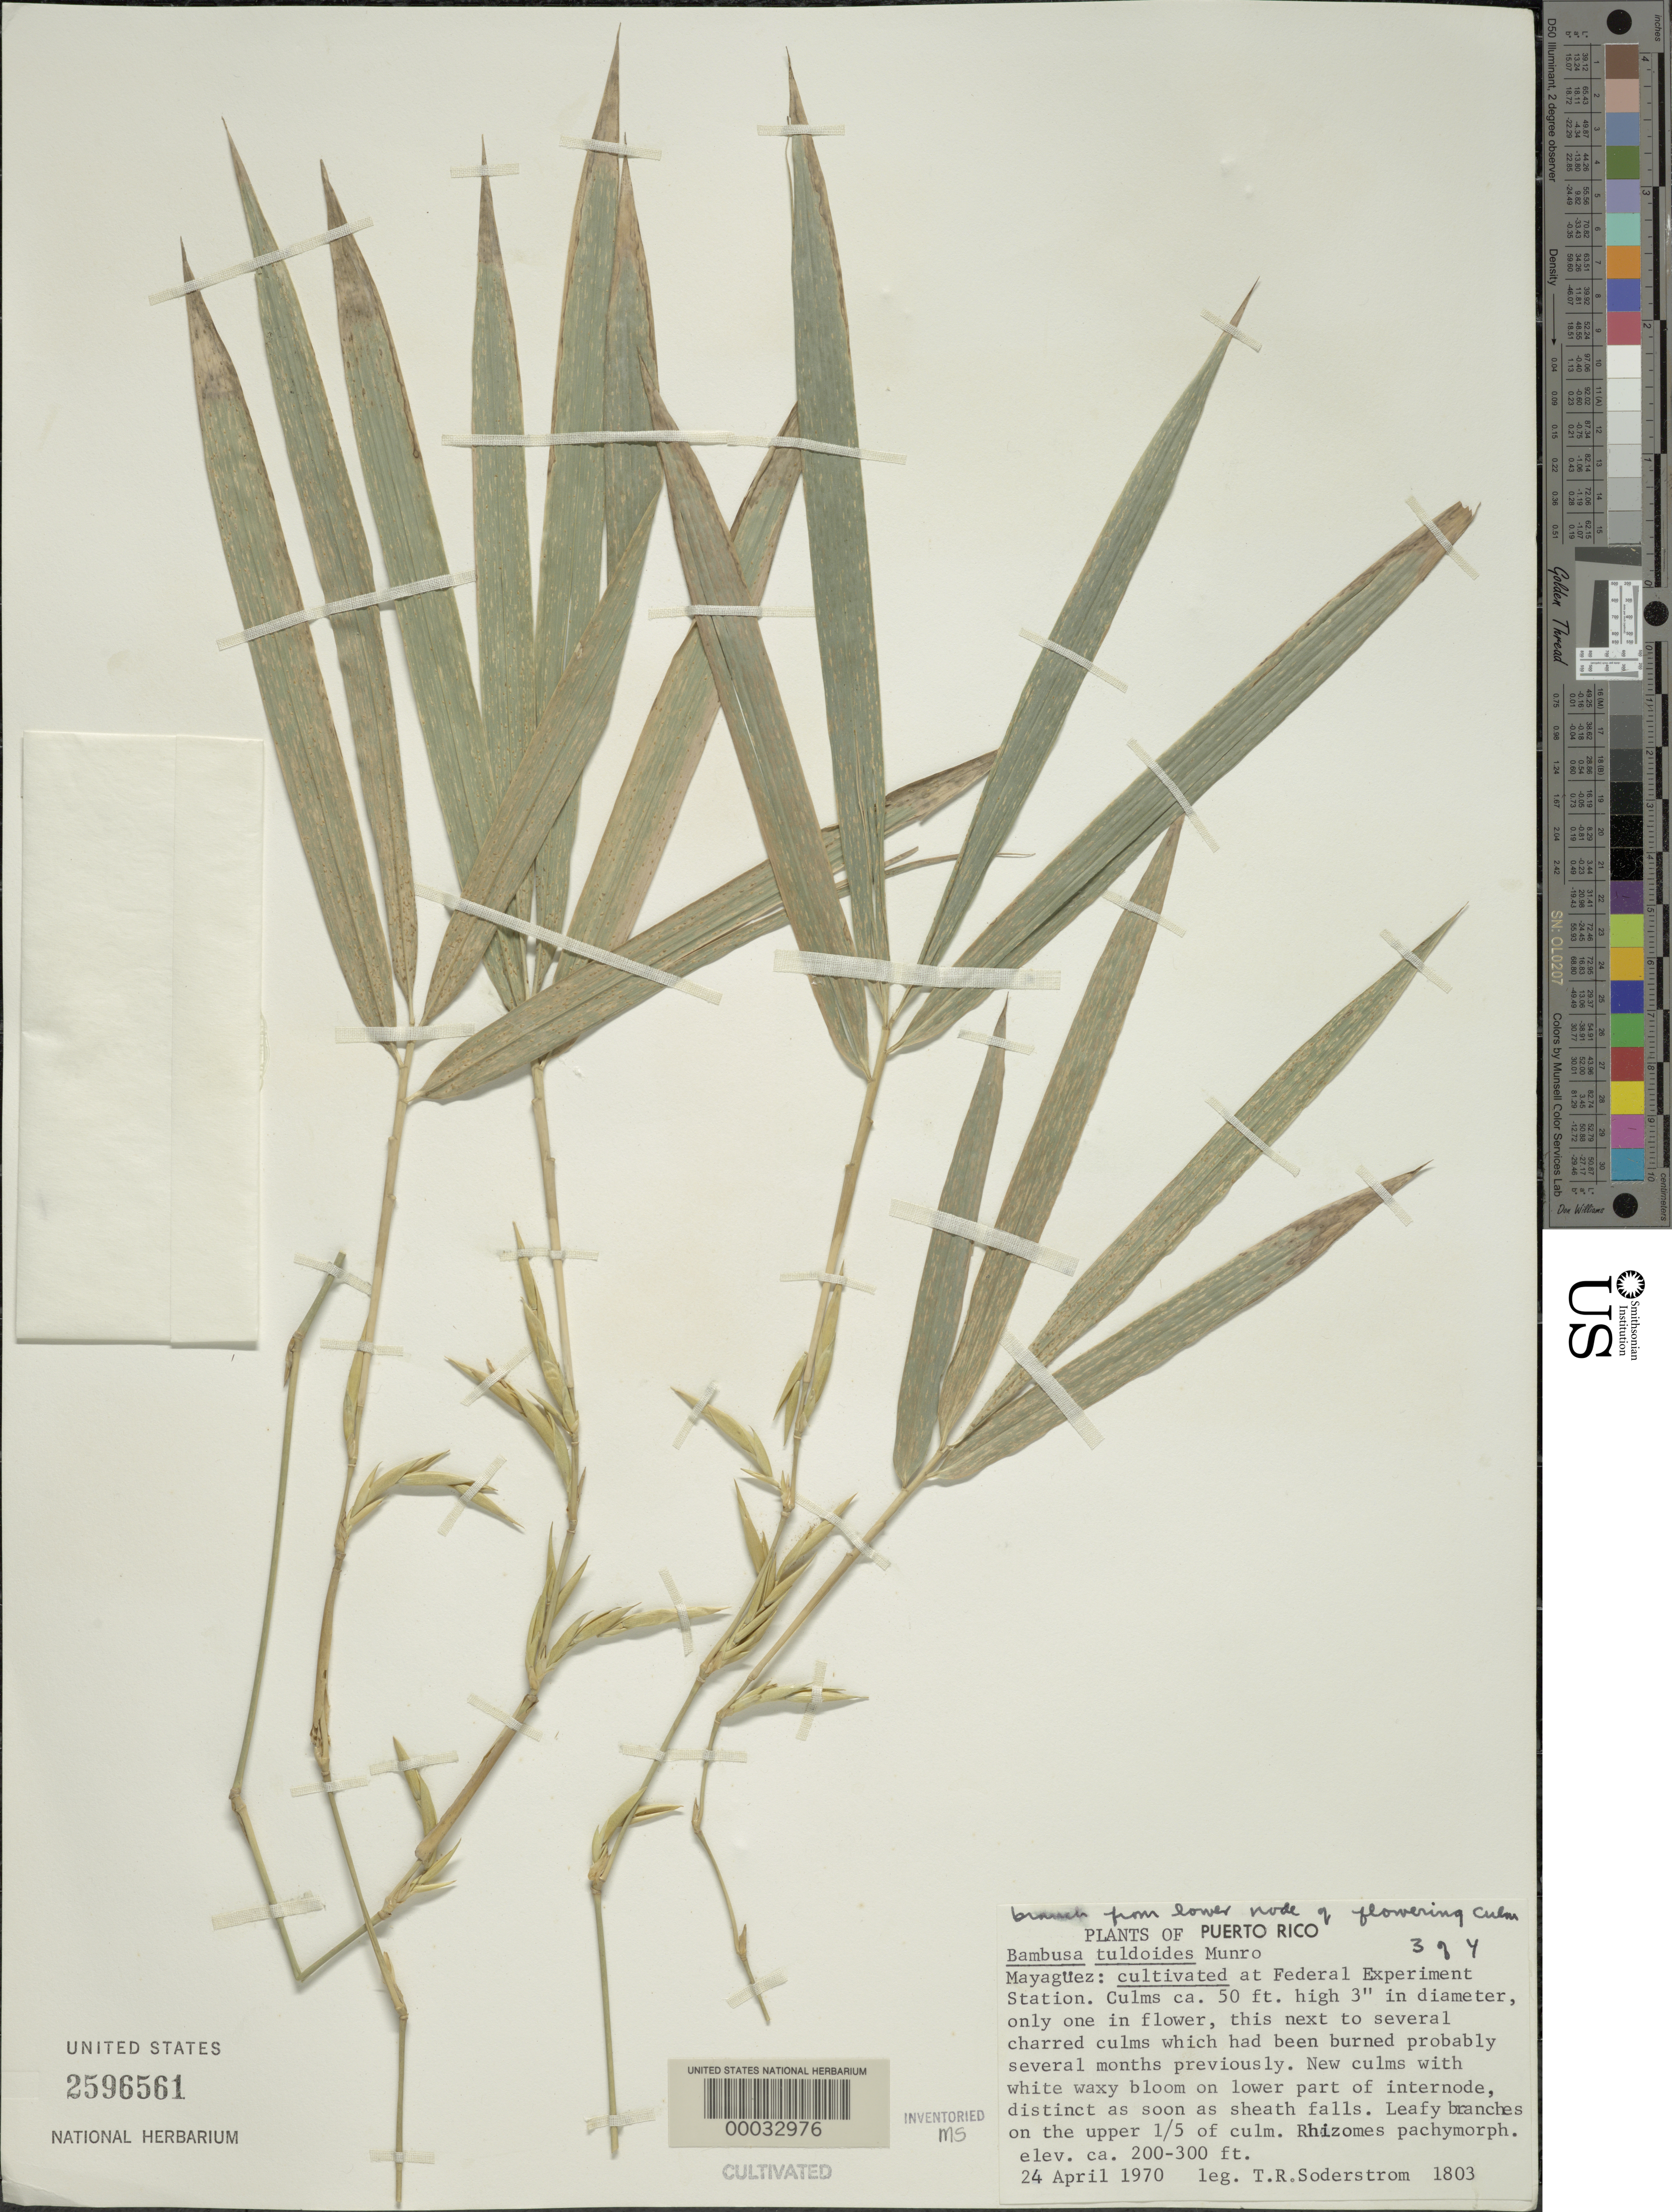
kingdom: Plantae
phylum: Tracheophyta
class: Liliopsida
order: Poales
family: Poaceae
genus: Bambusa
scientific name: Bambusa tuldoides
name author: Munro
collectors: T. R. Soderstrom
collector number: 1803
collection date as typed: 24 Apr 1970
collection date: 1970-04-24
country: Puerto Rico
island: Greater Antilles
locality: Federal experimental station-mayaguez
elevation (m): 61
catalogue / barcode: US 2596561